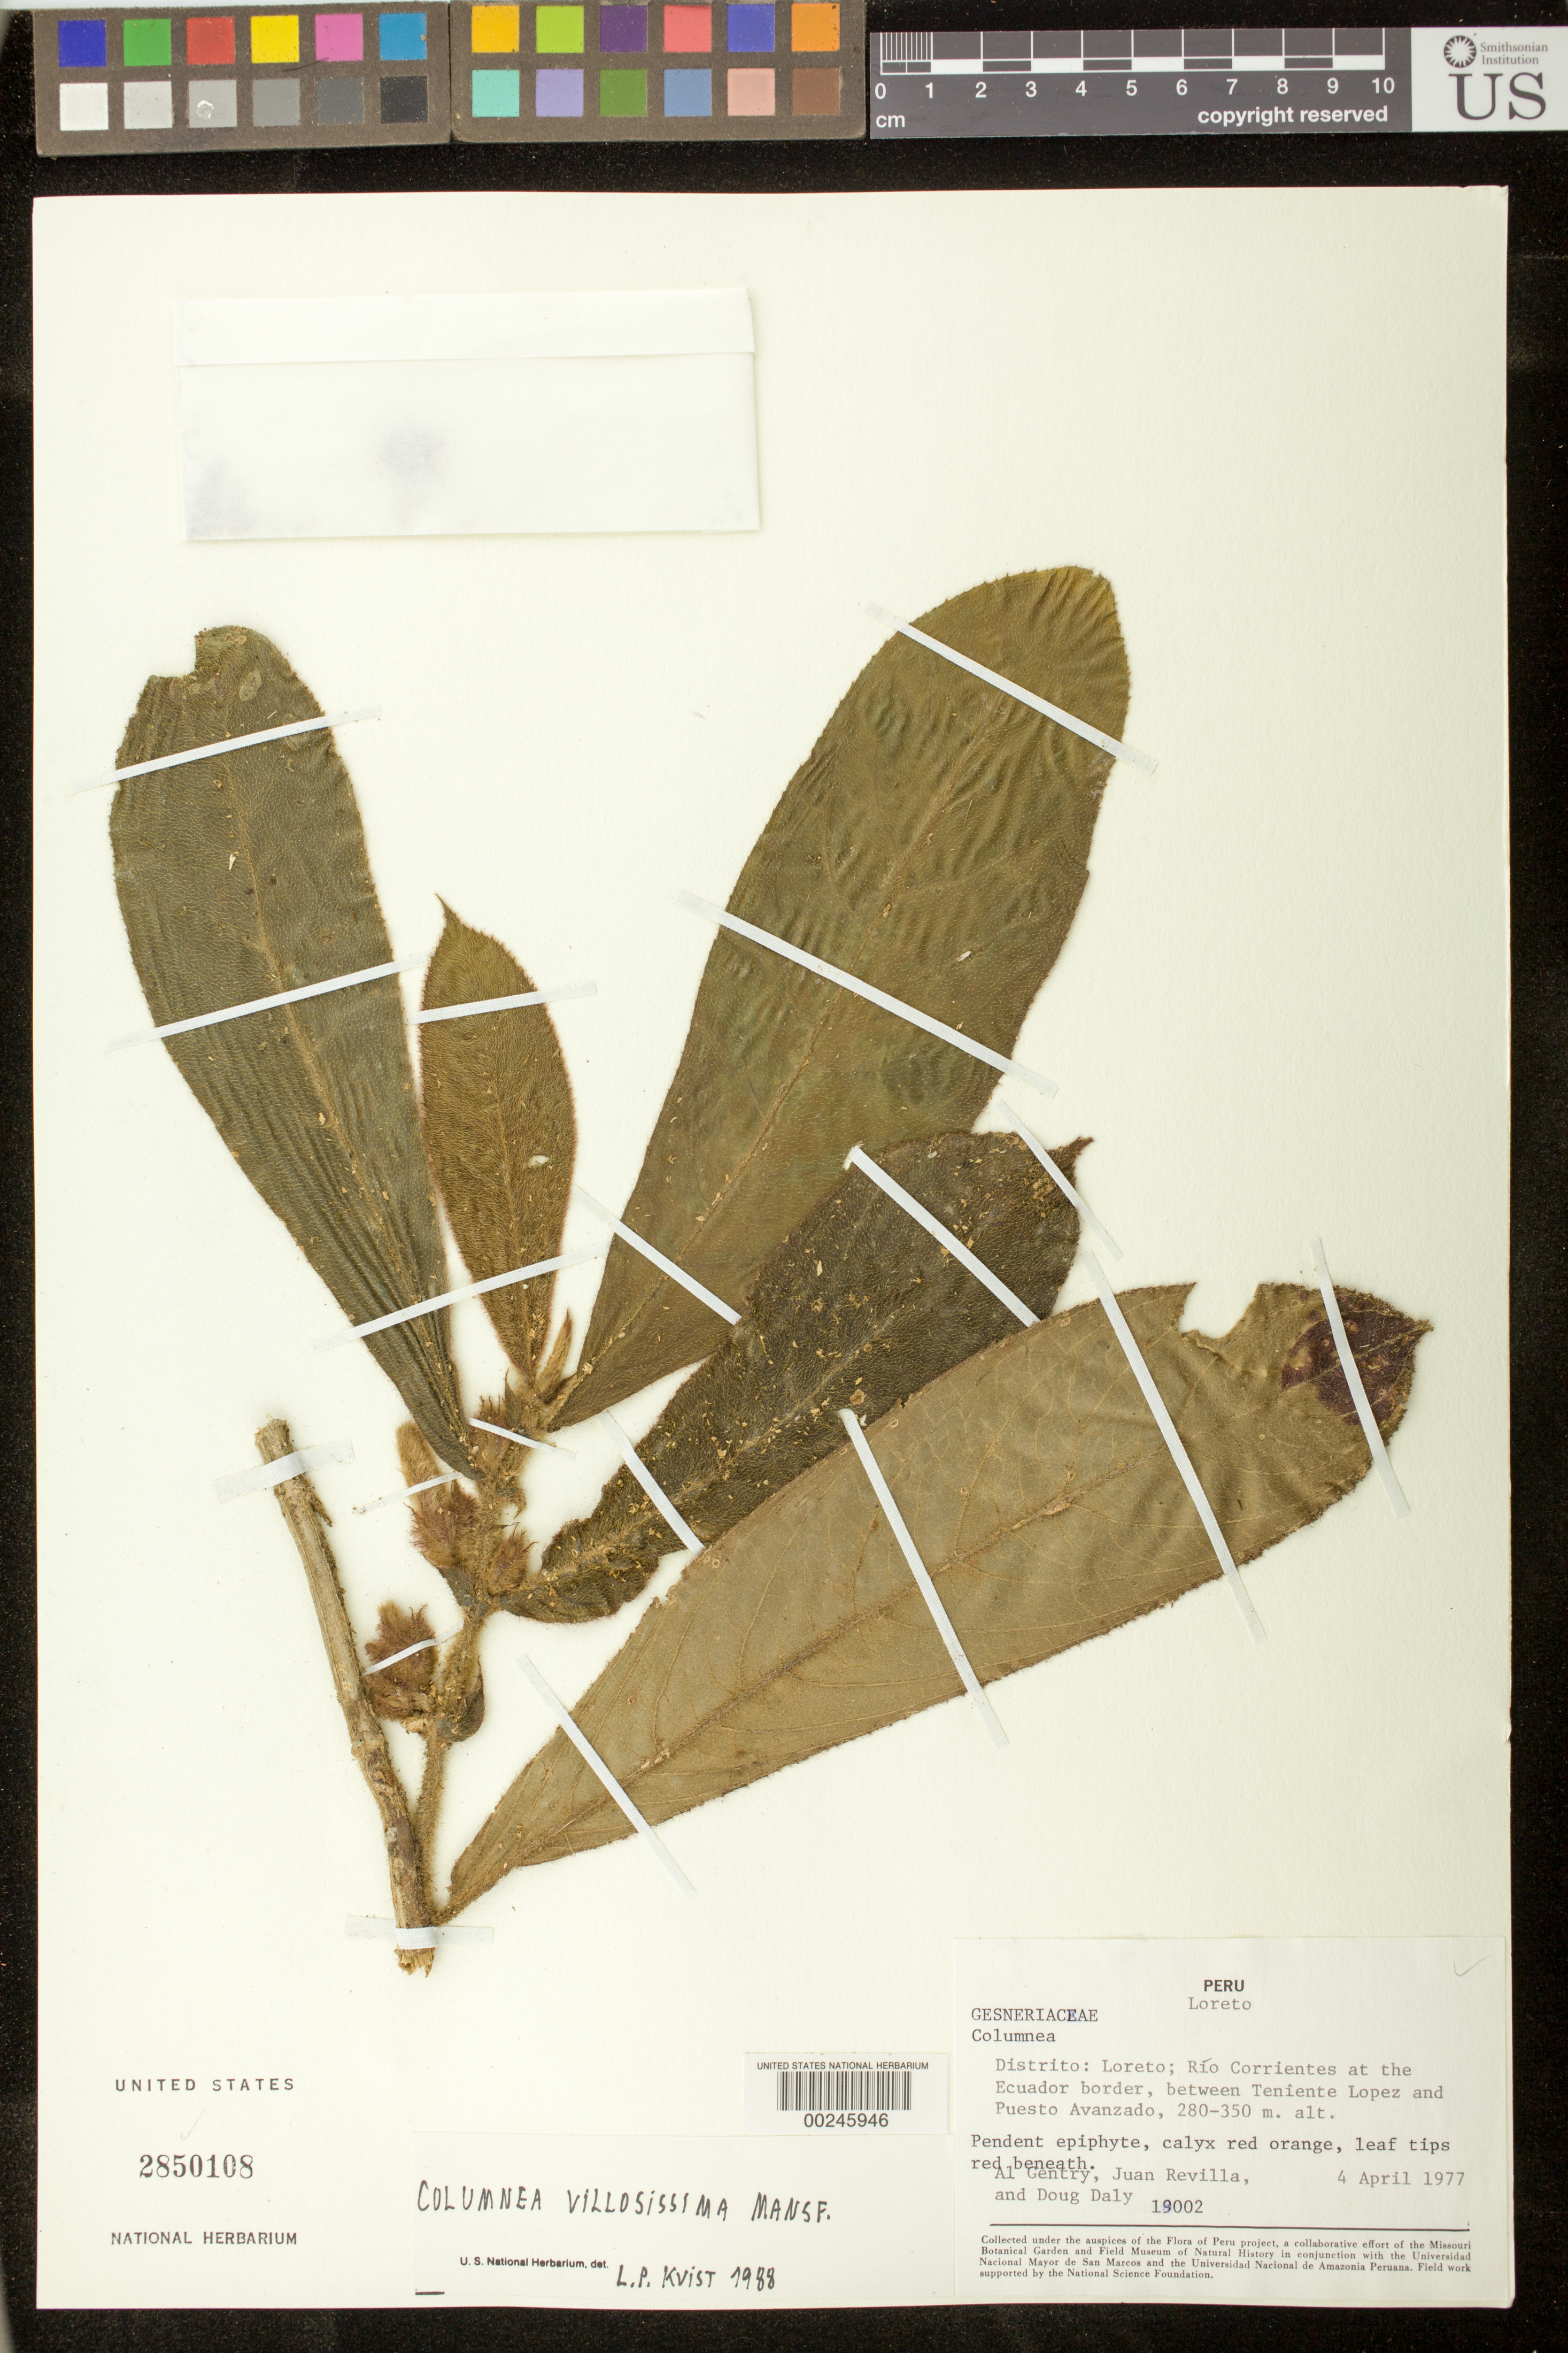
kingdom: Plantae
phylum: Tracheophyta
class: Magnoliopsida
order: Lamiales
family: Gesneriaceae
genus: Columnea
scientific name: Columnea villosissima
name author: Mansf.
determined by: Clark, J. L., (SEL), The Marie Selby Botanical Garden (UNITED STATES)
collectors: A. H. Gentry, J. Revilla & D. C. Daly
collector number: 19002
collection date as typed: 04 Apr 1977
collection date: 1977-04-04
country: Peru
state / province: Loreto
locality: Dtto. Loreto; Río Corrientes at the Ecuador border, between Teniente Lopez and Puesto Avanzado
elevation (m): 280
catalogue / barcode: US 2850108